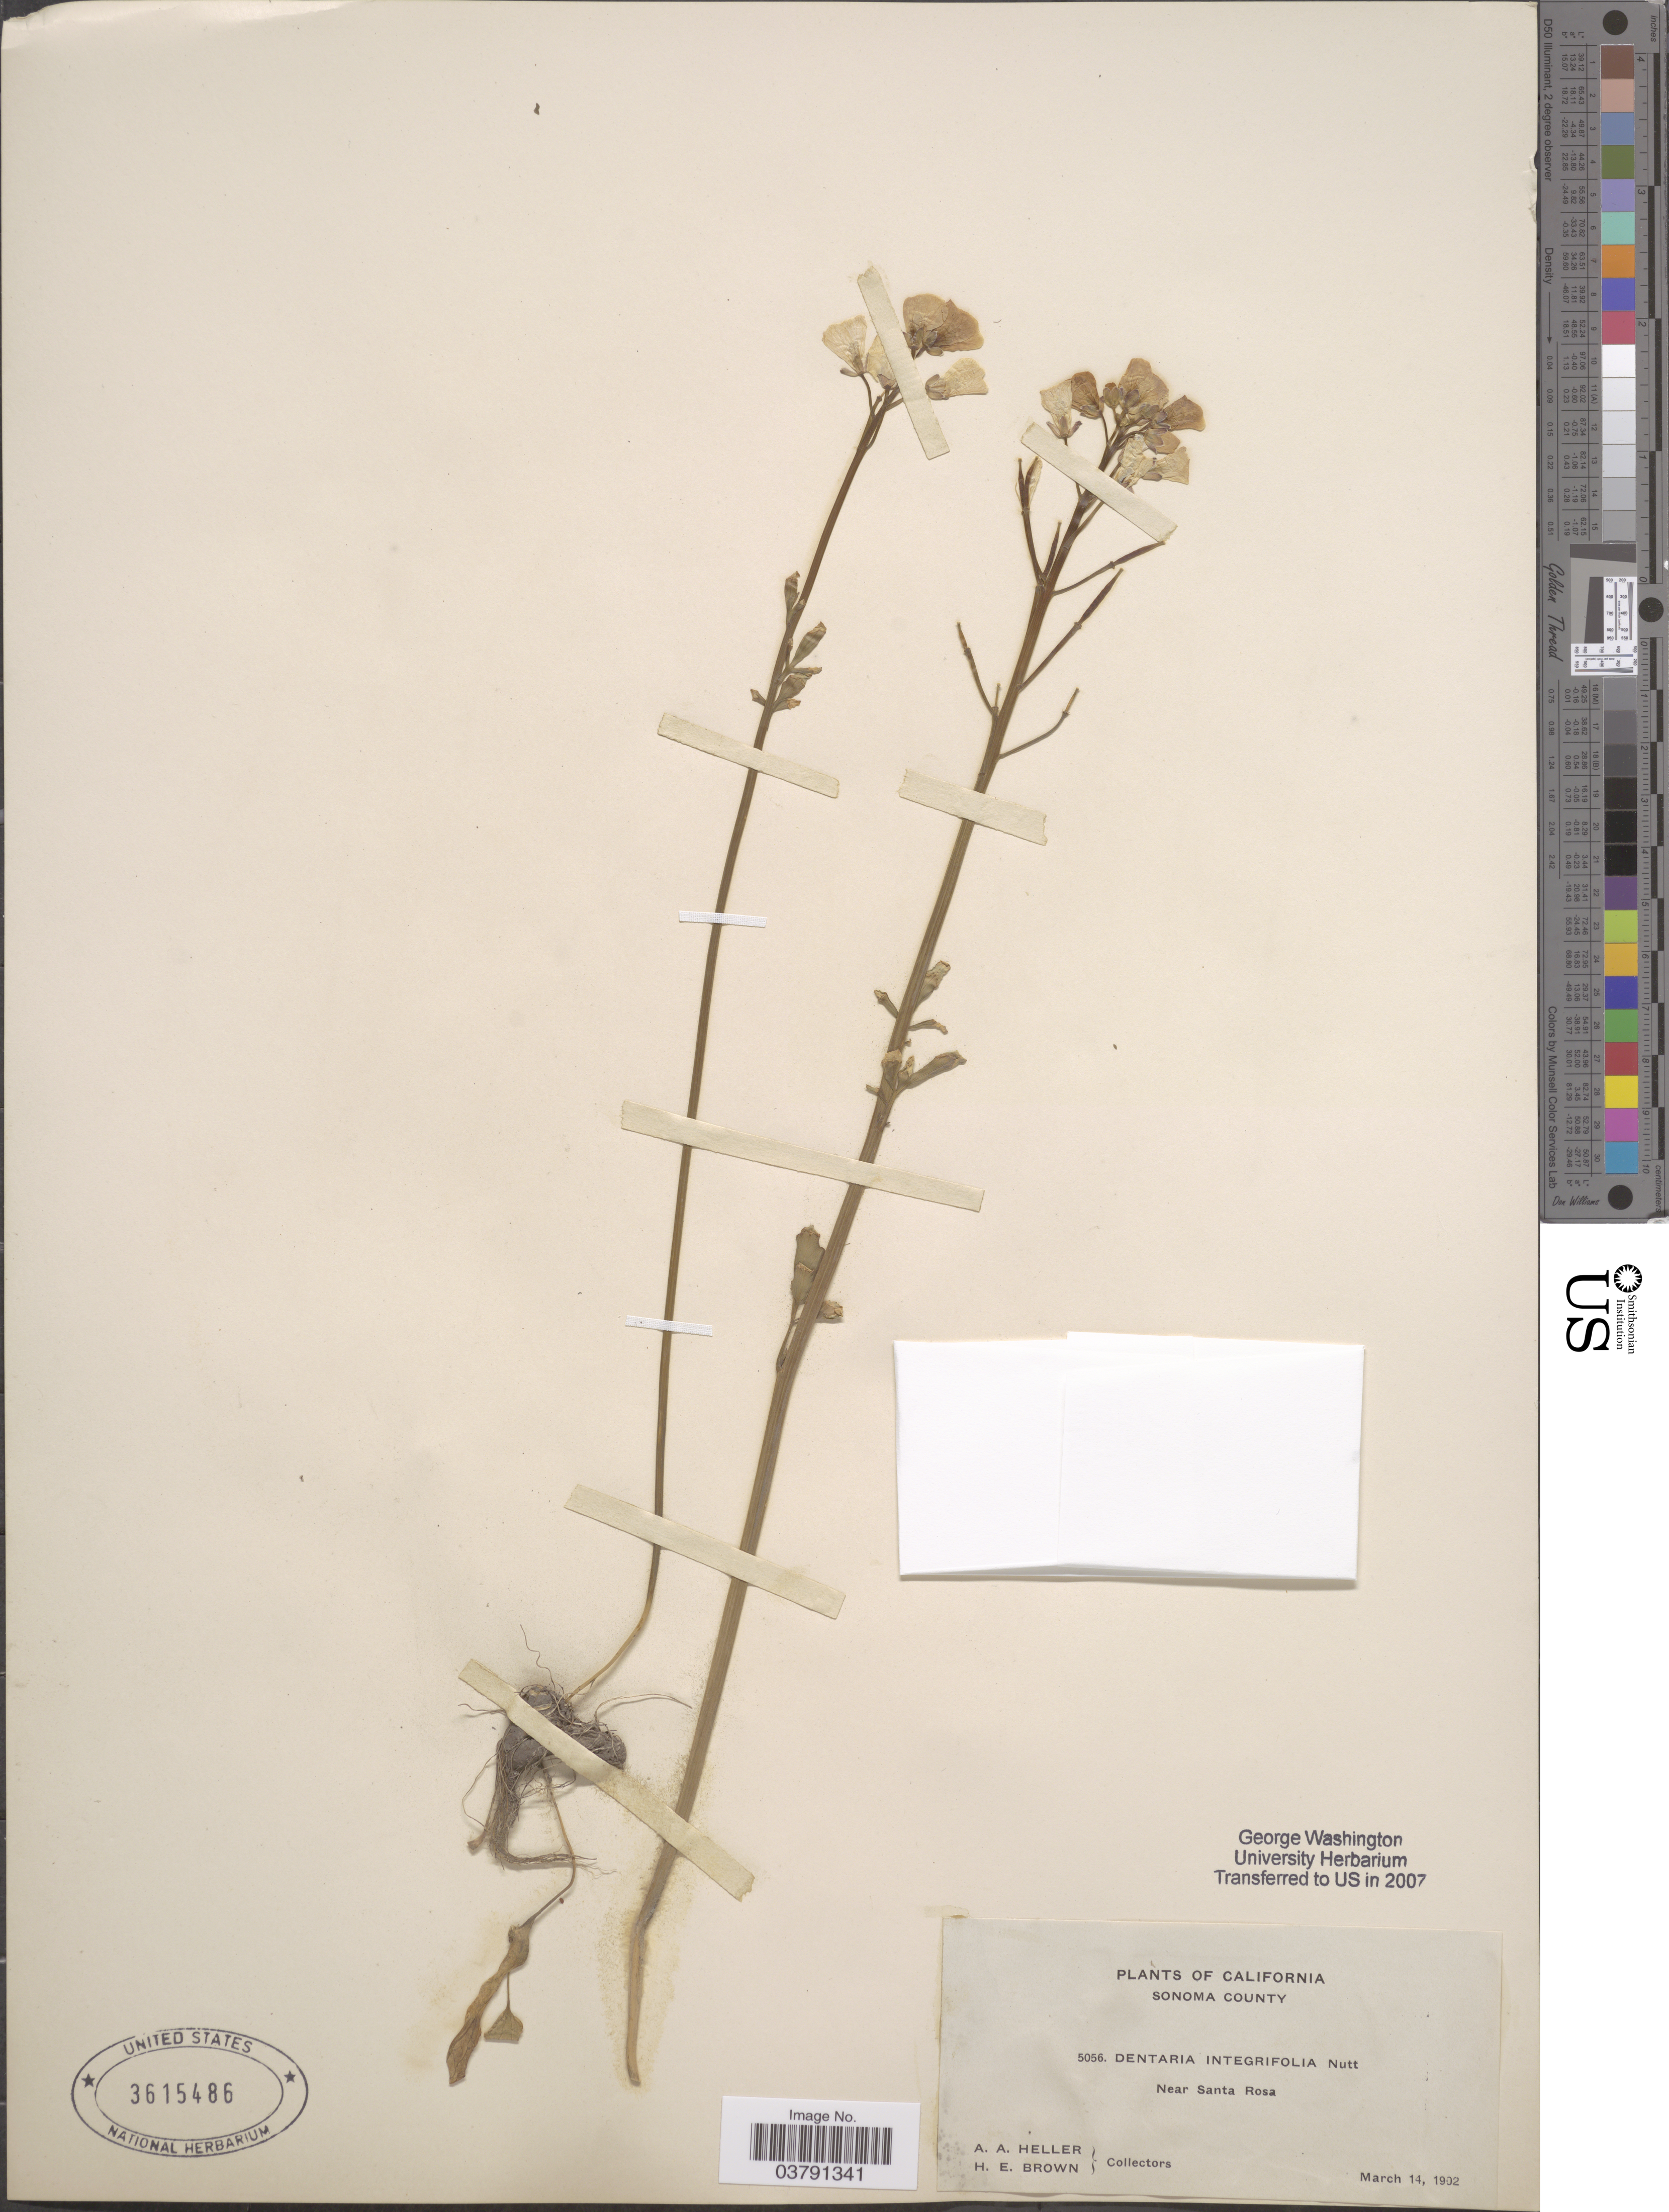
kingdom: Plantae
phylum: Tracheophyta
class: Magnoliopsida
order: Brassicales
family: Brassicaceae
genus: Dentaria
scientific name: Dentaria californica var. integrifolia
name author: (Nutt.) Detling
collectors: A. A. Heller & H. E. Brown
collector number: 5056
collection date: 1902-03-14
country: United States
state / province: California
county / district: Sonoma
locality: Sonoma County. Near Santa Rosa.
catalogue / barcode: US 3615486